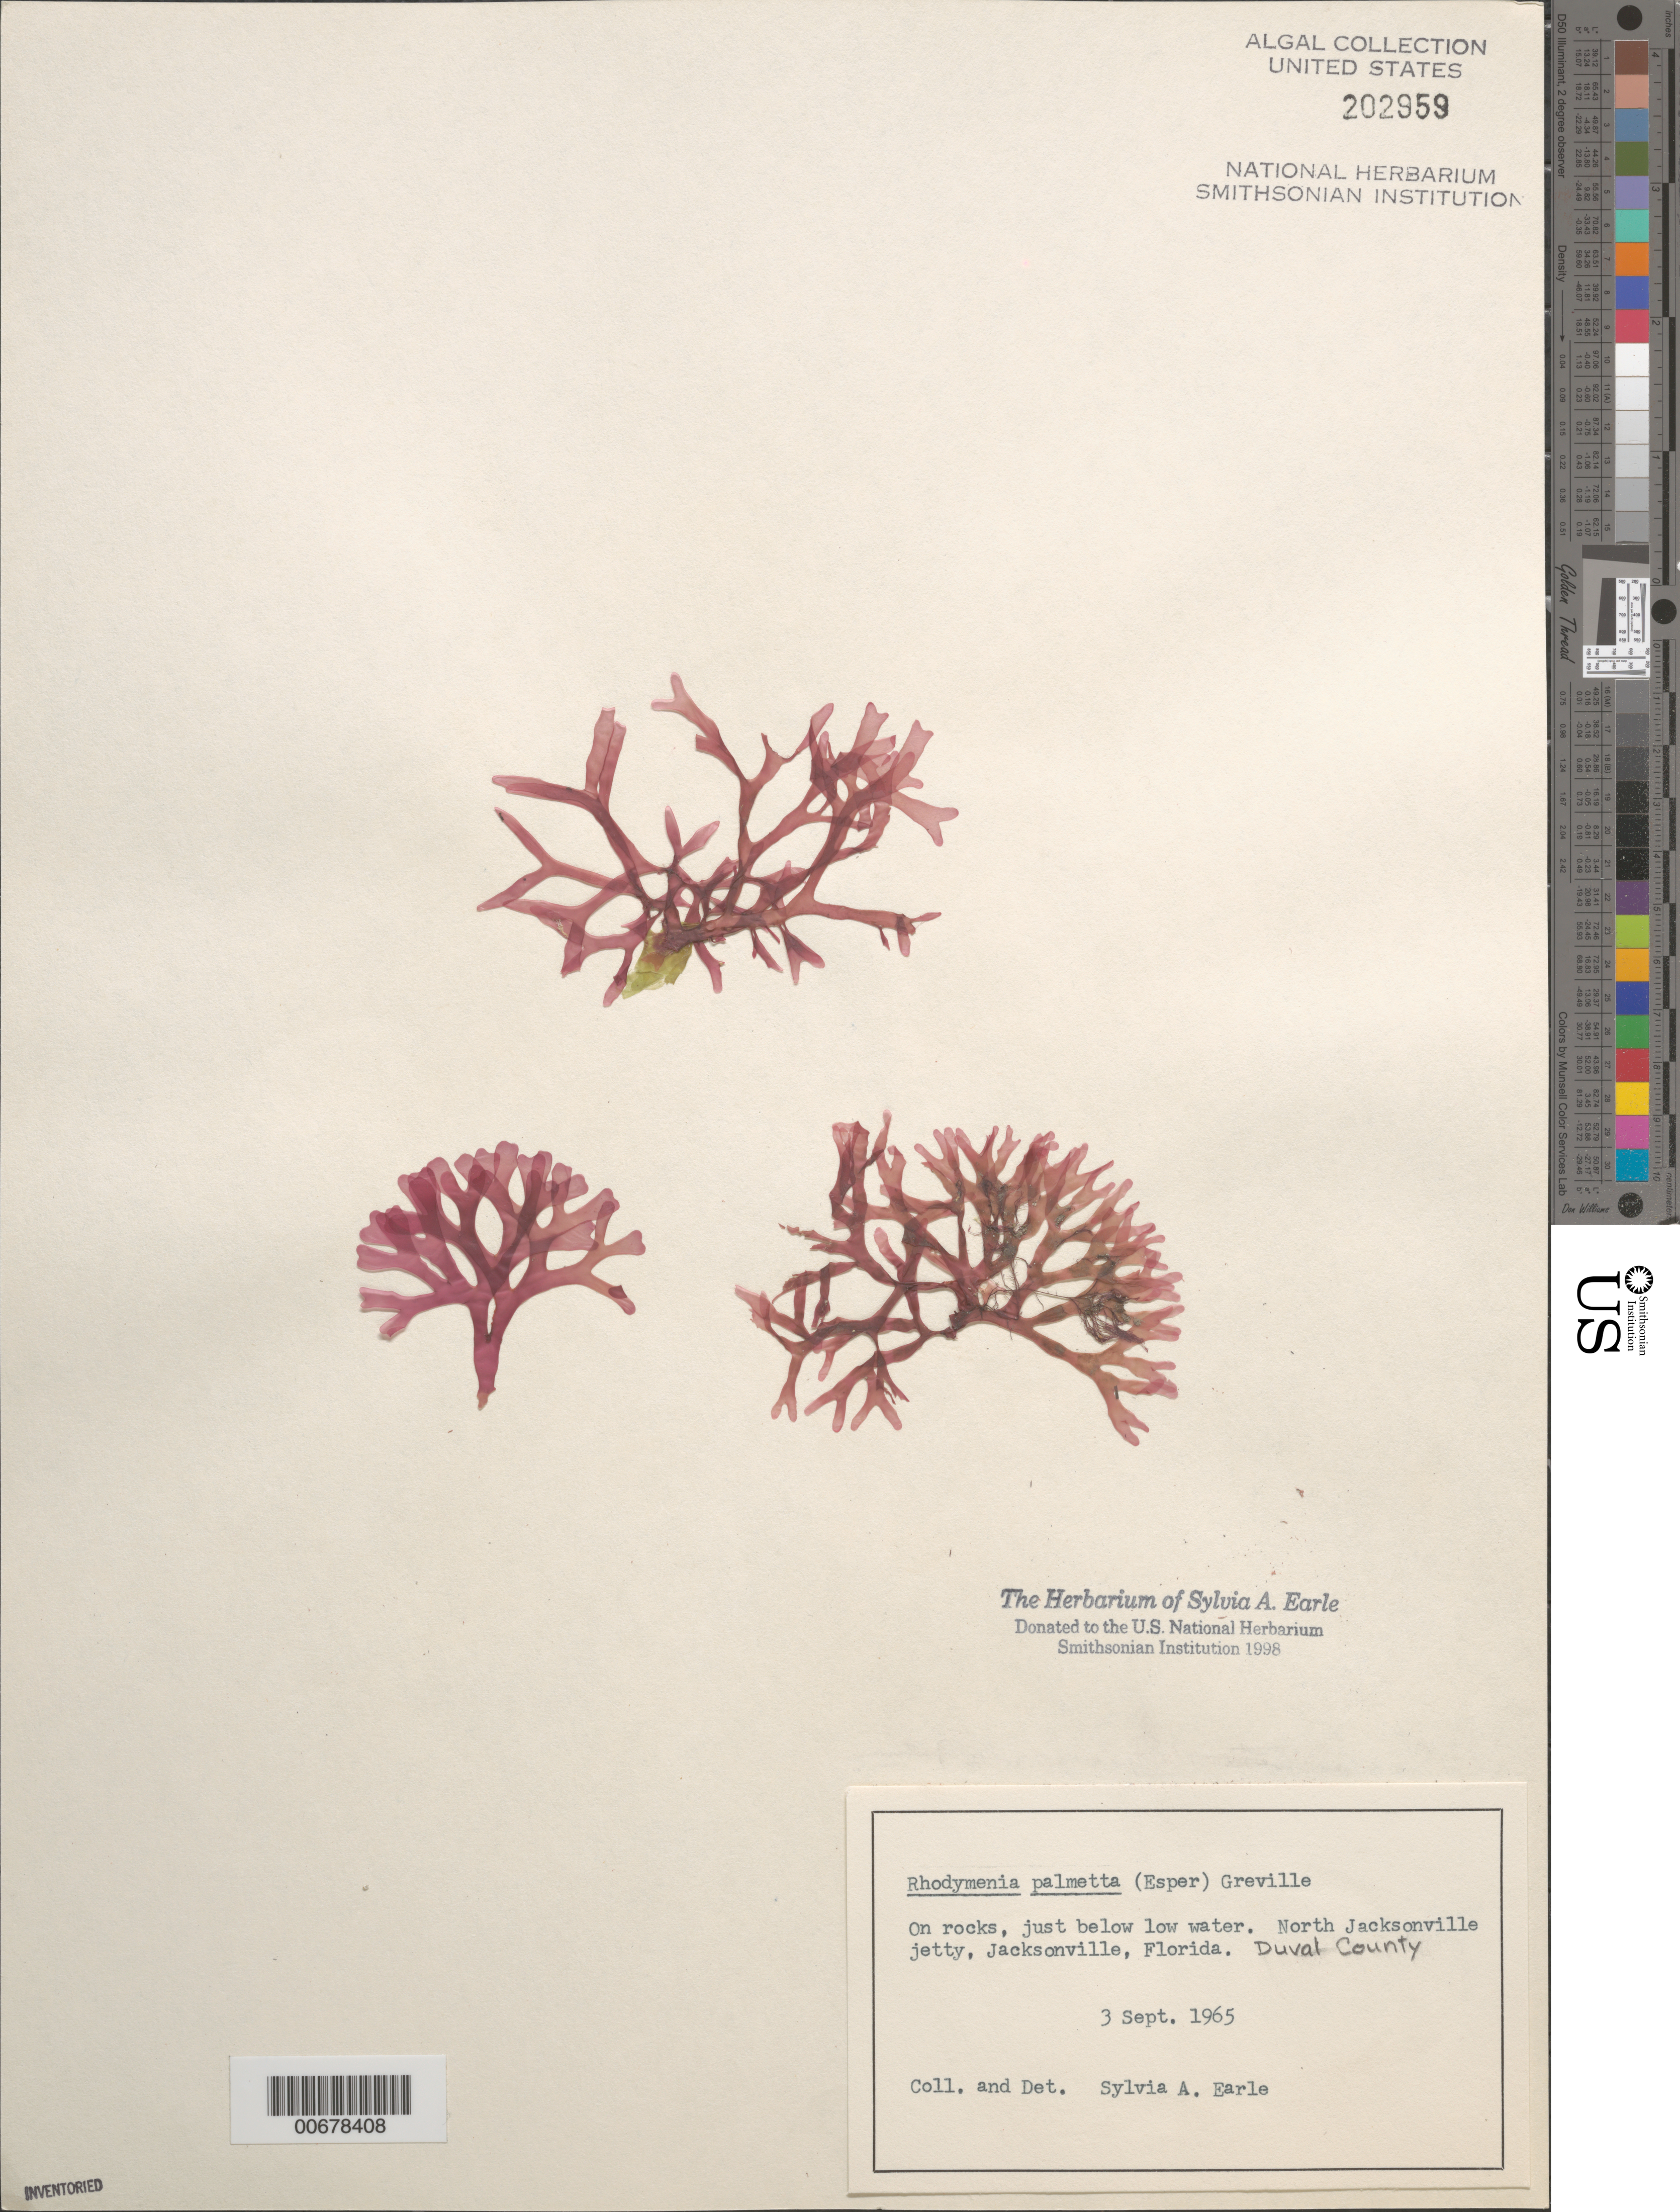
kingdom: Plantae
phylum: Rhodophyta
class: Florideophyceae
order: Rhodymeniales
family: Rhodymeniaceae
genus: Rhodymenia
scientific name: Rhodymenia pseudopalmata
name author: (J.V.Lamouroux) P.C. Silva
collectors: S. A. Earle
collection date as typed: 03 Sep 1965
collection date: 1965-09-03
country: United States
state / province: Florida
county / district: Duval County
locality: North Jetty, Jacksonville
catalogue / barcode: US 202959